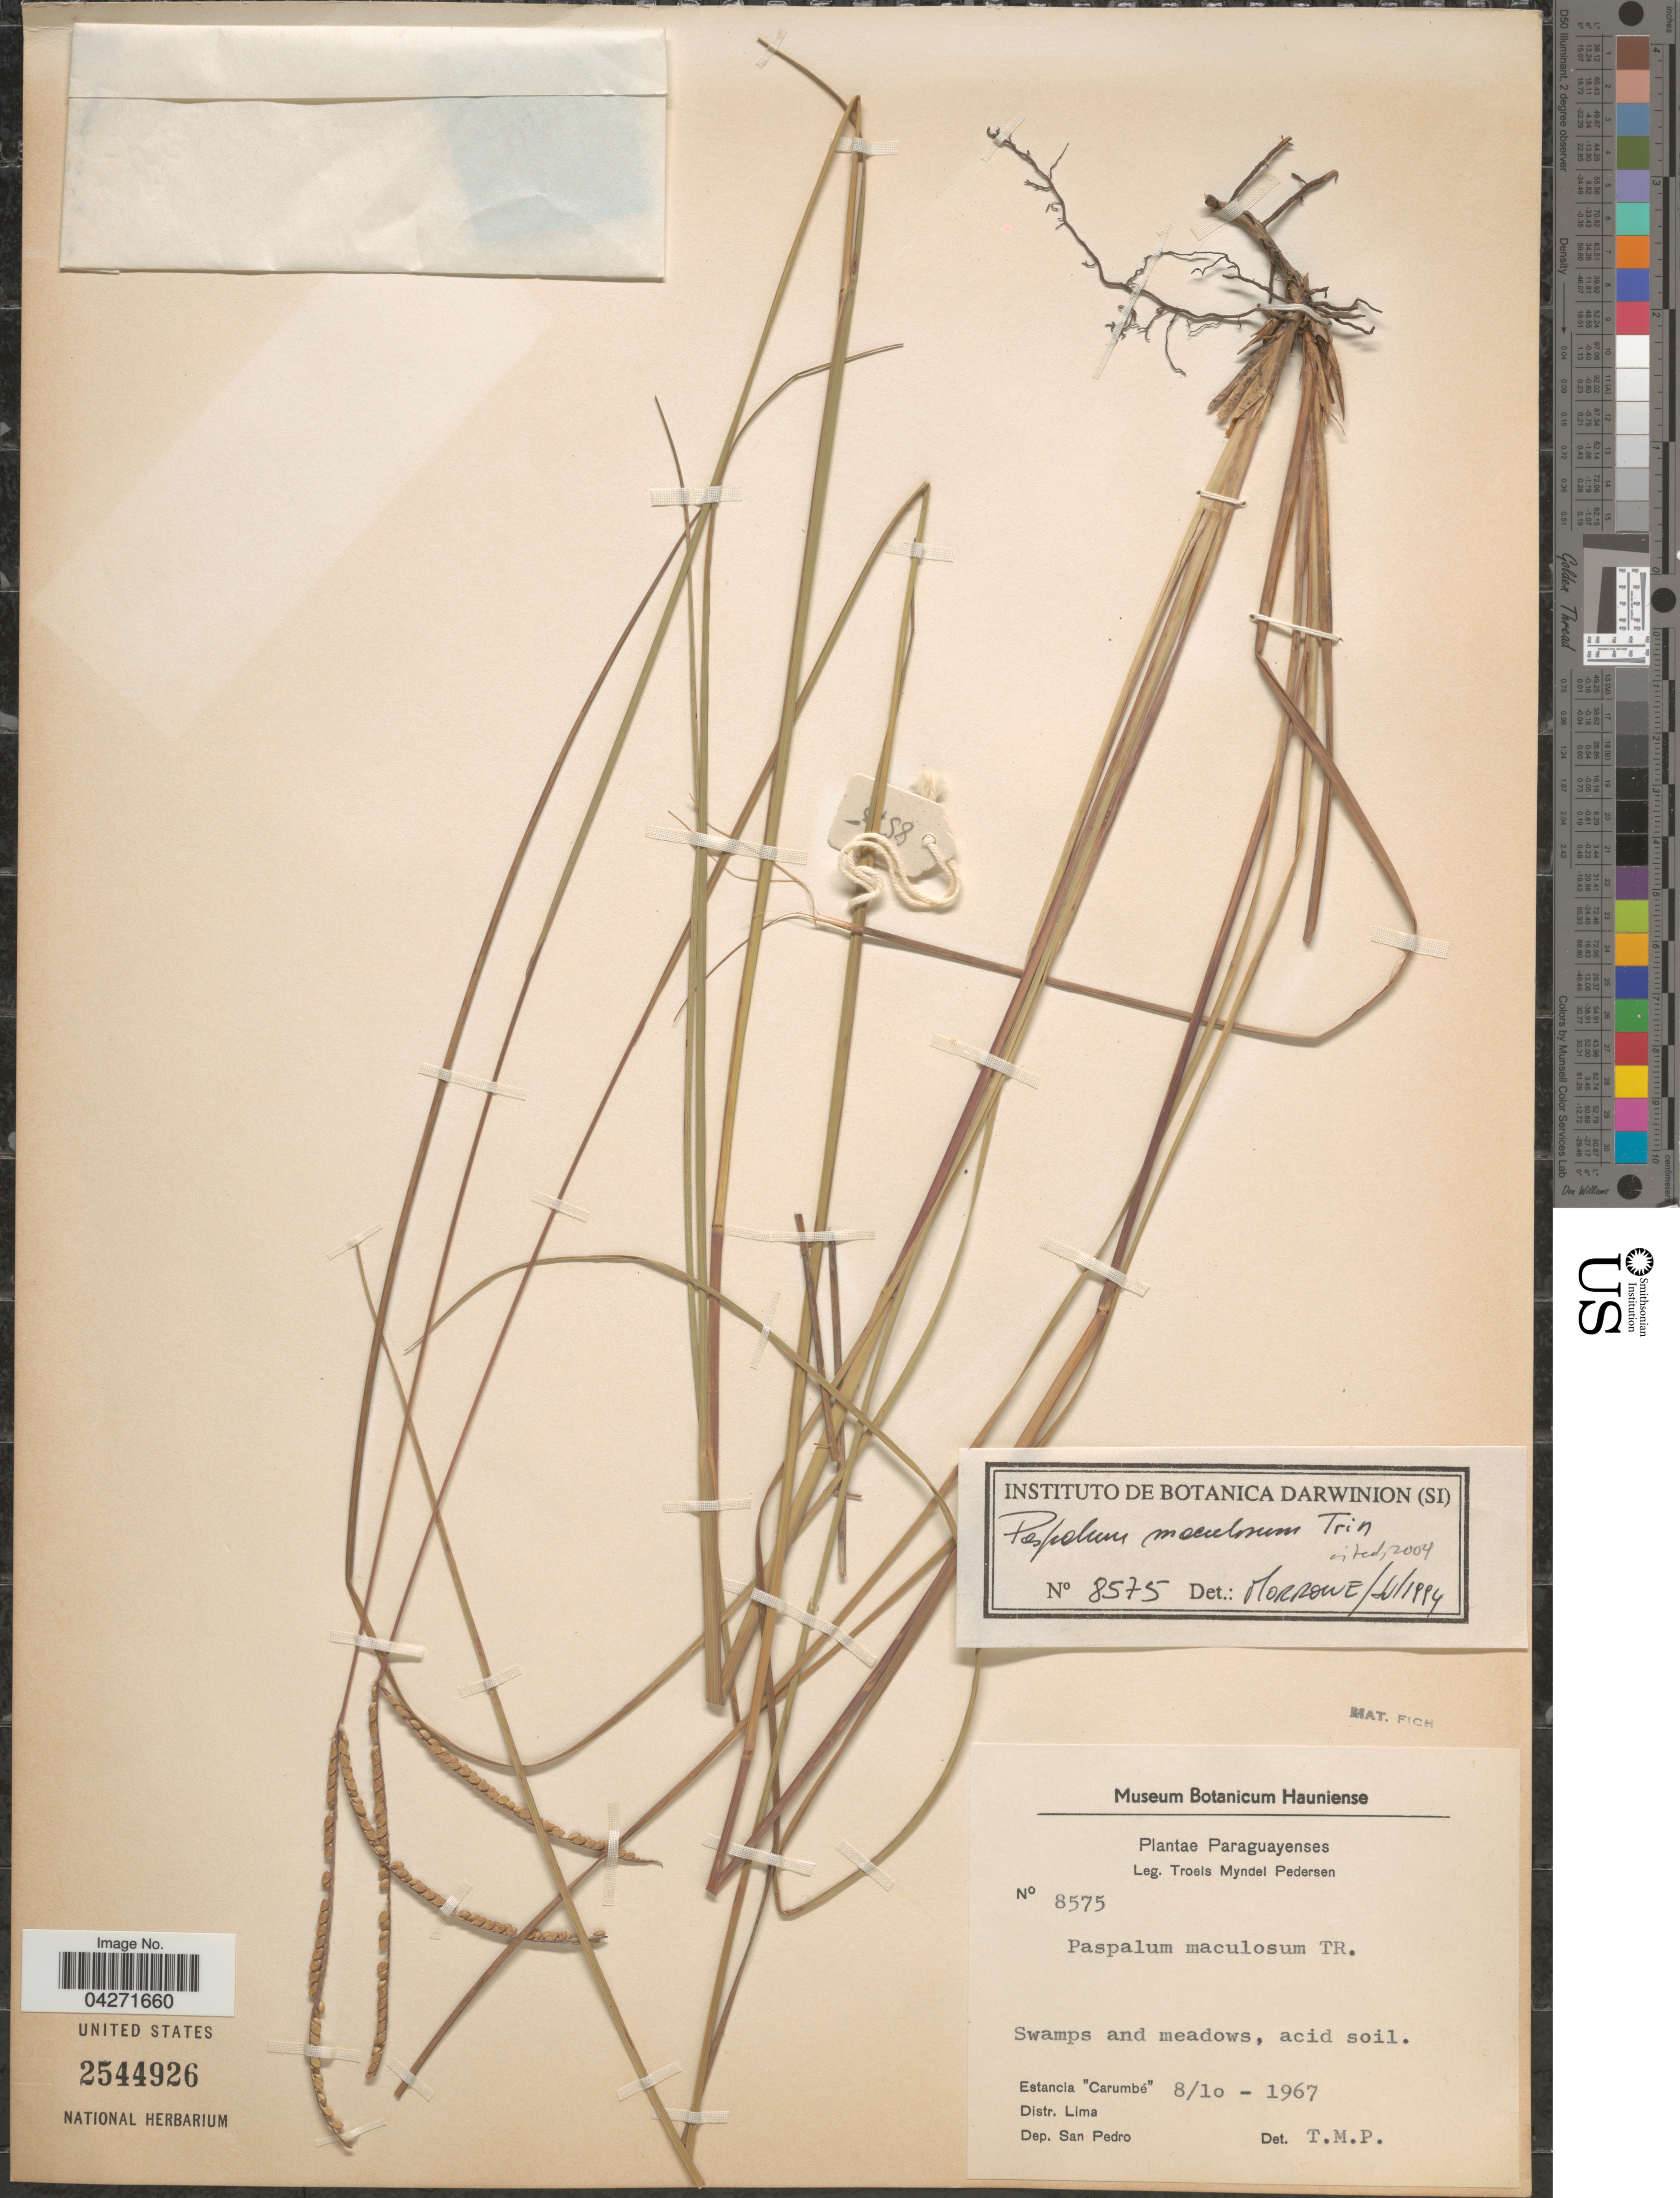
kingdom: Plantae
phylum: Tracheophyta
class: Liliopsida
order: Poales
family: Poaceae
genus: Paspalum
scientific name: Paspalum maculosum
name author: Trin.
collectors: T. Pederson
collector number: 8575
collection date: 1967-10-08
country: Paraguay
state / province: San Pedro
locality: Estancia "Carumbé". Distr. Lima. Dep. San Pedro.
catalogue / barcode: US 2544926